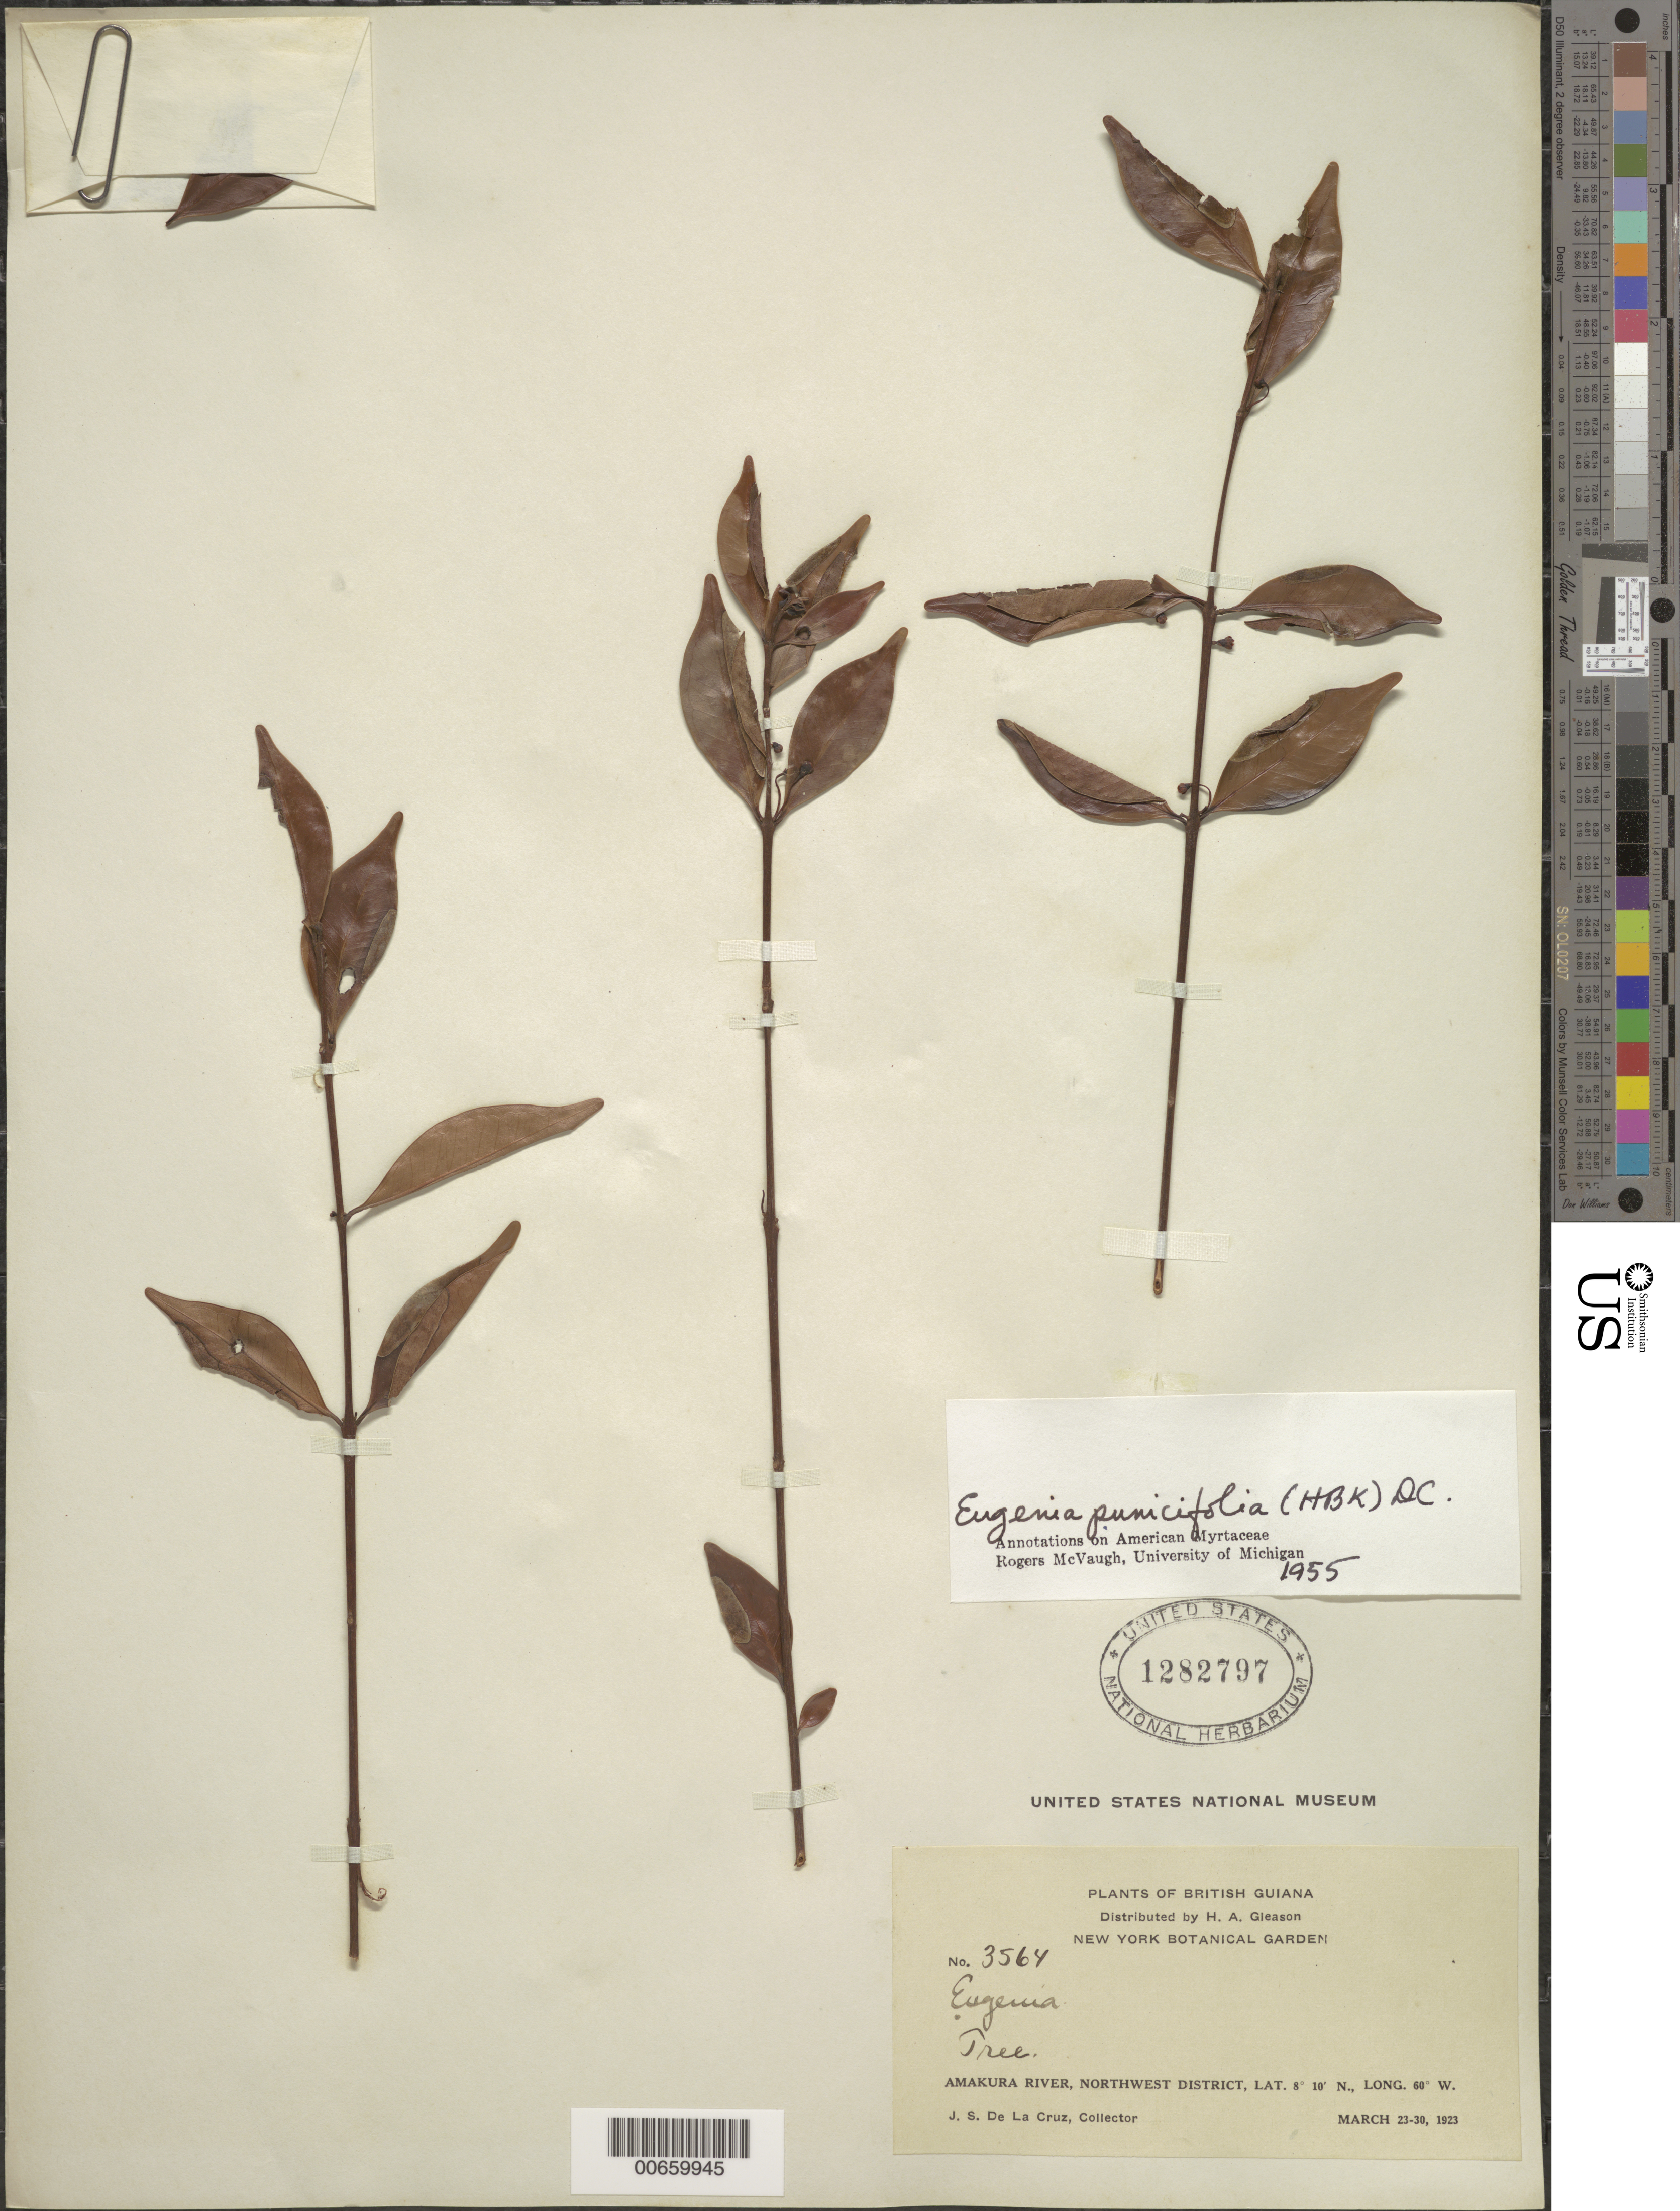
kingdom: Plantae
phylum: Tracheophyta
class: Magnoliopsida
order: Myrtales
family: Myrtaceae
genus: Eugenia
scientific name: Eugenia punicifolia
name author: (Kunth) DC.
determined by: McVaugh, R.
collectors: J. S. de la Cruz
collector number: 3564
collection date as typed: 23-Mar-23 to 30-Mar-23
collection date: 1923-03-23/1923-03-30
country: Guyana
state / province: Barima-Waini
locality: Amakura R., NW District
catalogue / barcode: US 1282797